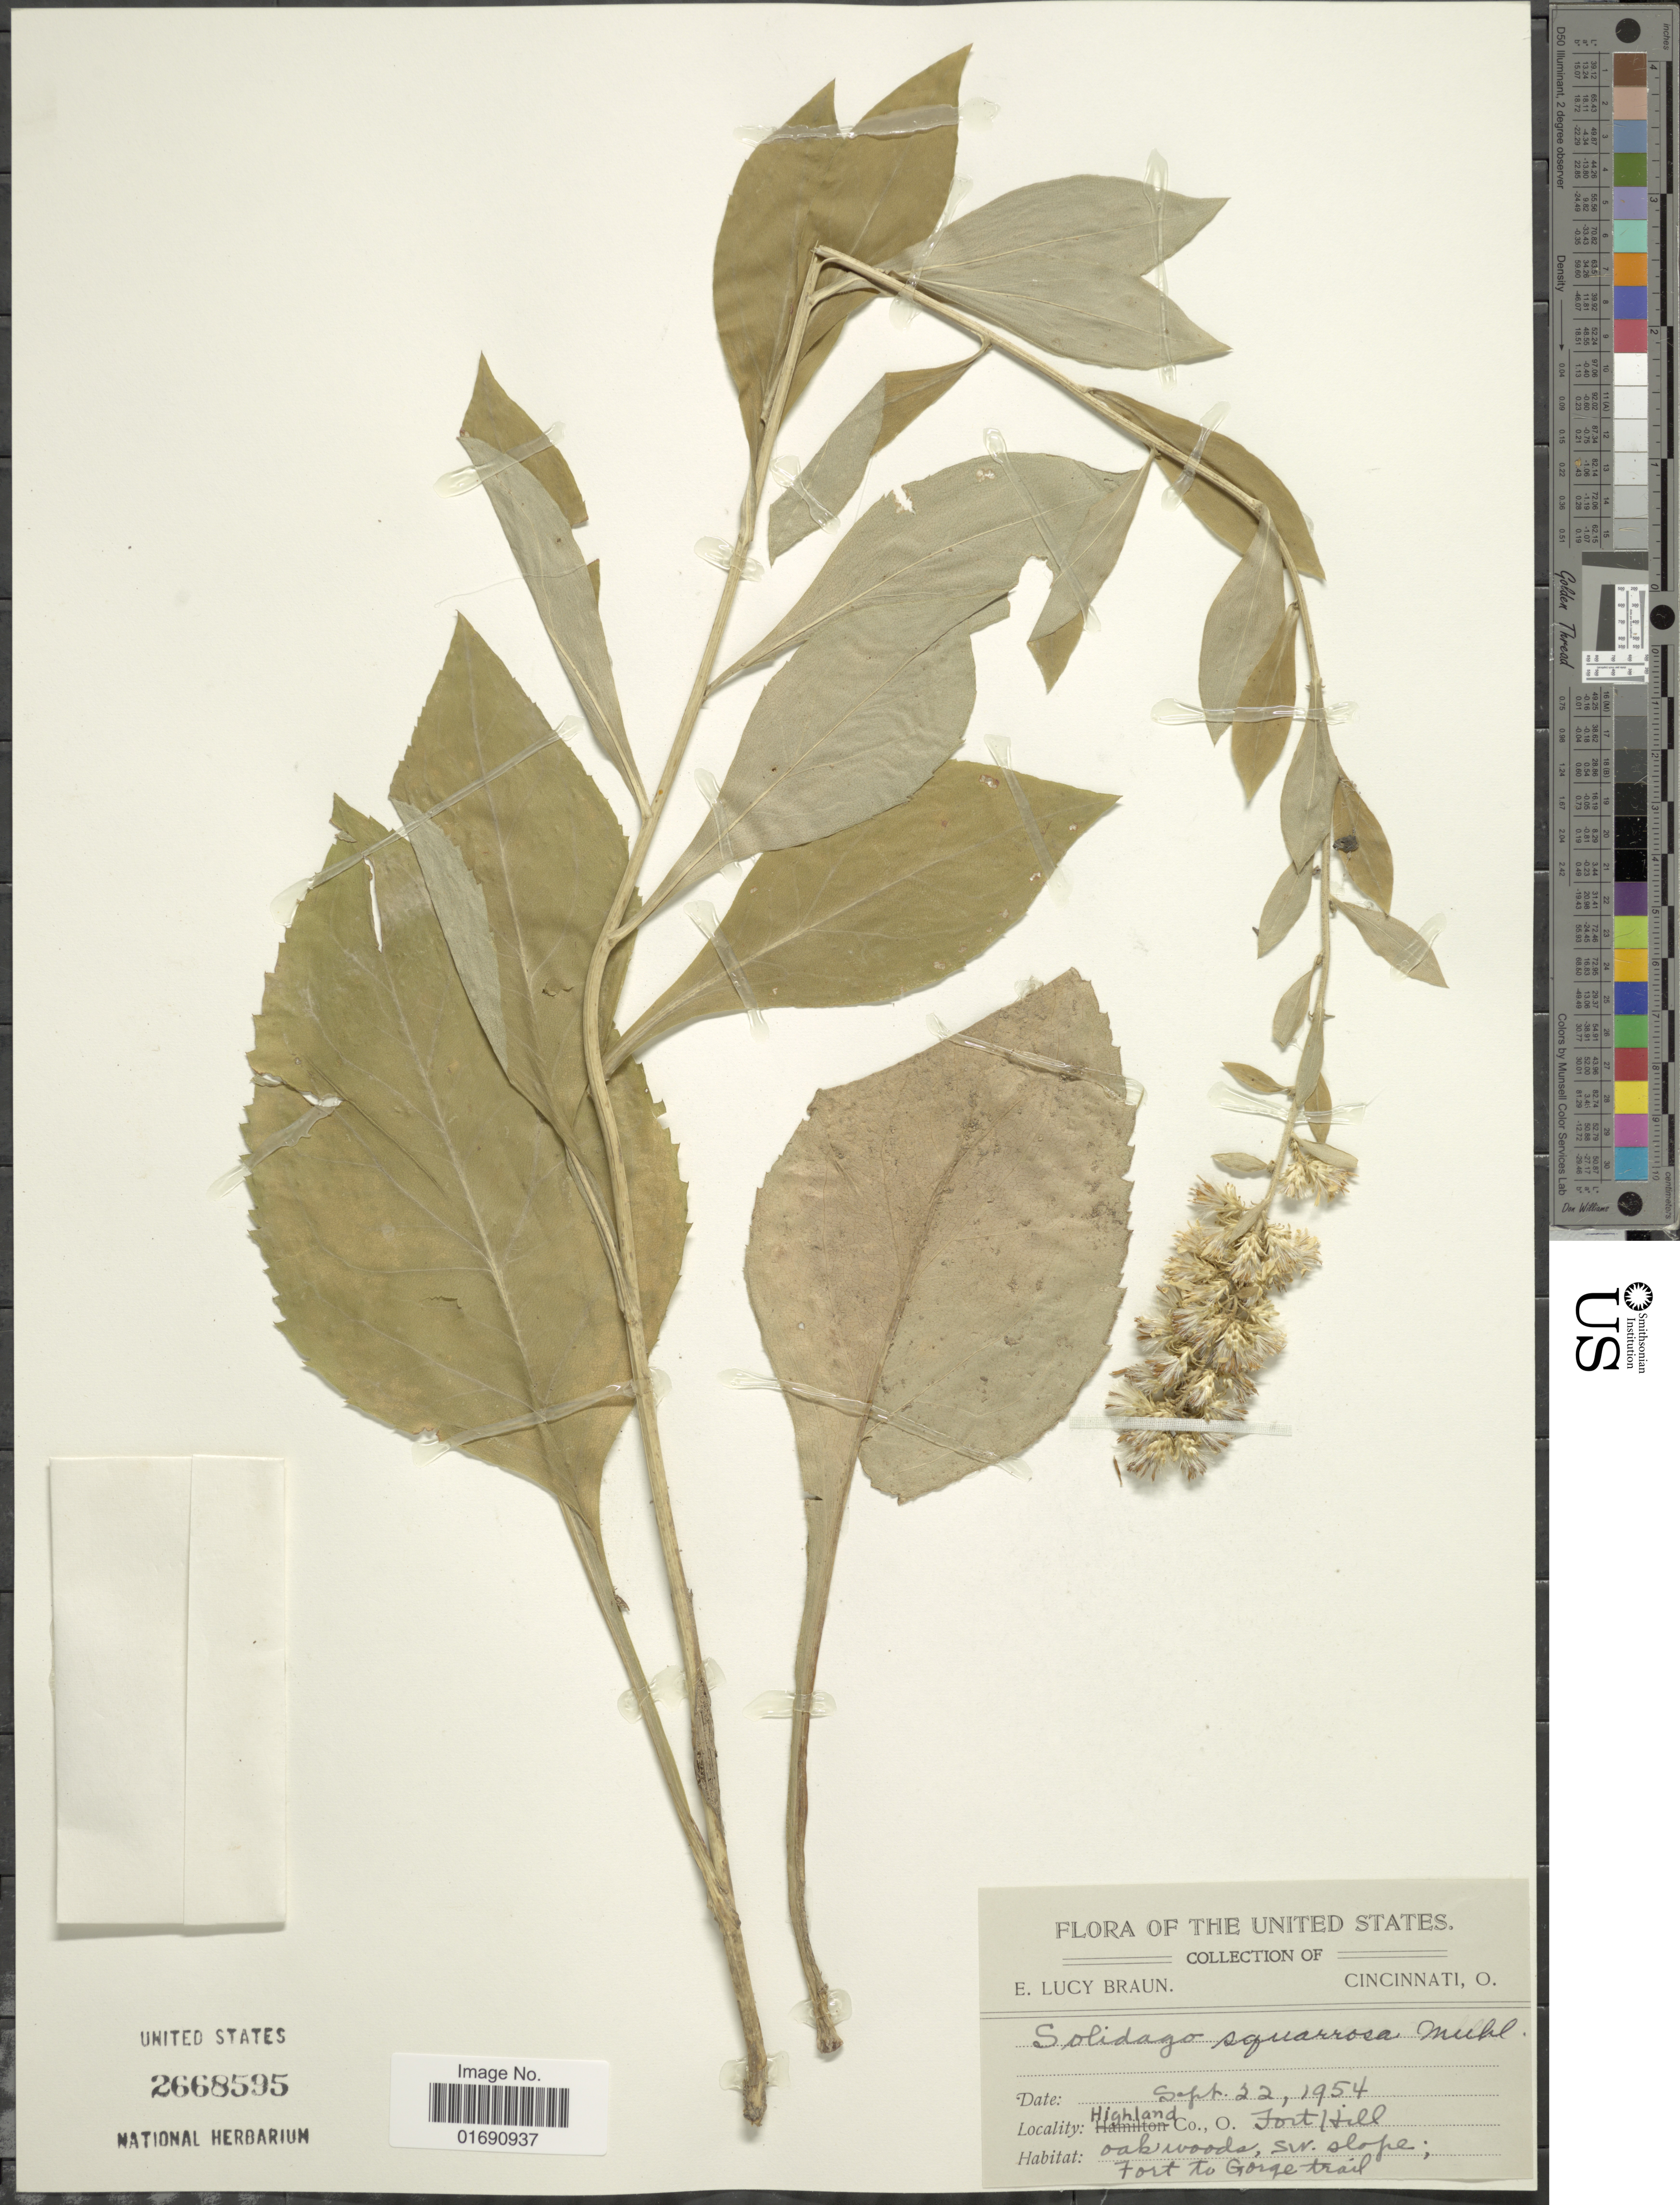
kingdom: Plantae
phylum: Tracheophyta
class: Magnoliopsida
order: Asterales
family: Asteraceae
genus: Solidago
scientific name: Solidago squarrosa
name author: Muhl.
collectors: E. L. Braun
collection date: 1954-09-22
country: United States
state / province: Ohio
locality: Higland Co., Fort Hill oak woods, SW slope; Fort to Gorge trail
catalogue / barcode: US 2668595